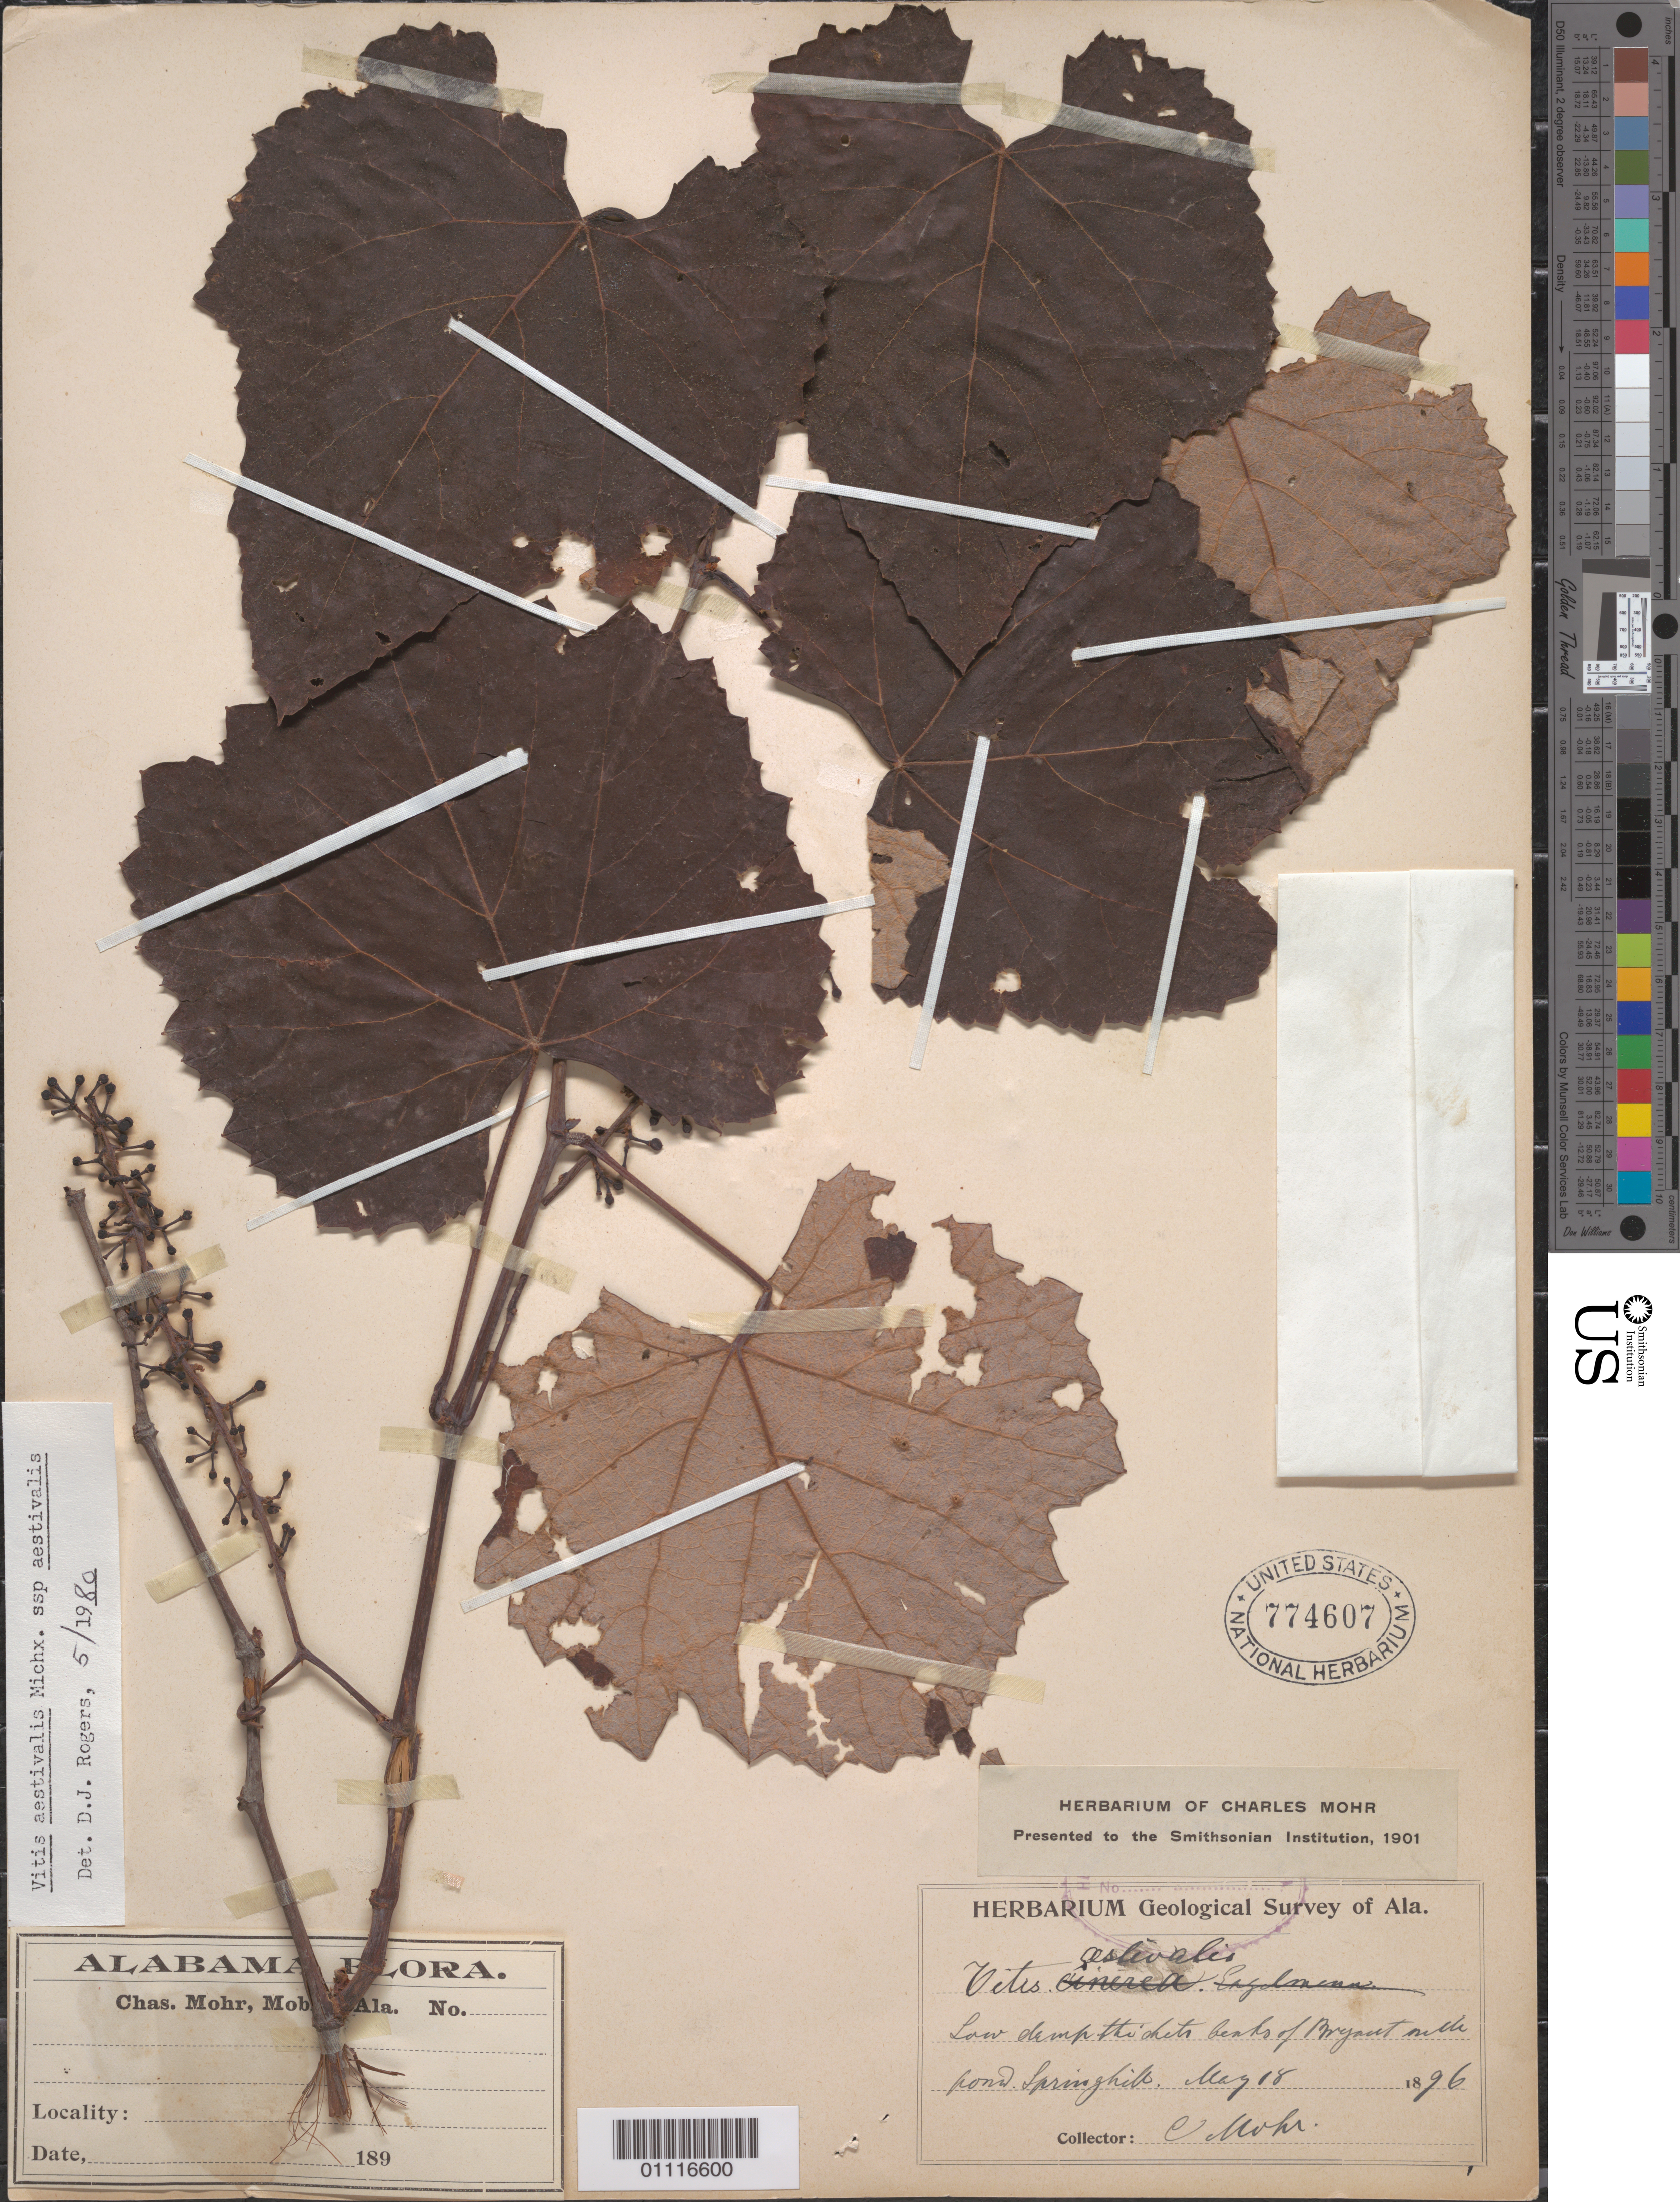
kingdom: Plantae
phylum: Tracheophyta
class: Magnoliopsida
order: Vitales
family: Vitaceae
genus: Vitis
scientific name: Vitis aestivalis subsp. aestivalis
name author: Michx.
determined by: Rogers, D. J.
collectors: C. T. Mohr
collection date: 1896-05-18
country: United States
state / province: Alabama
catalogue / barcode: US 774607